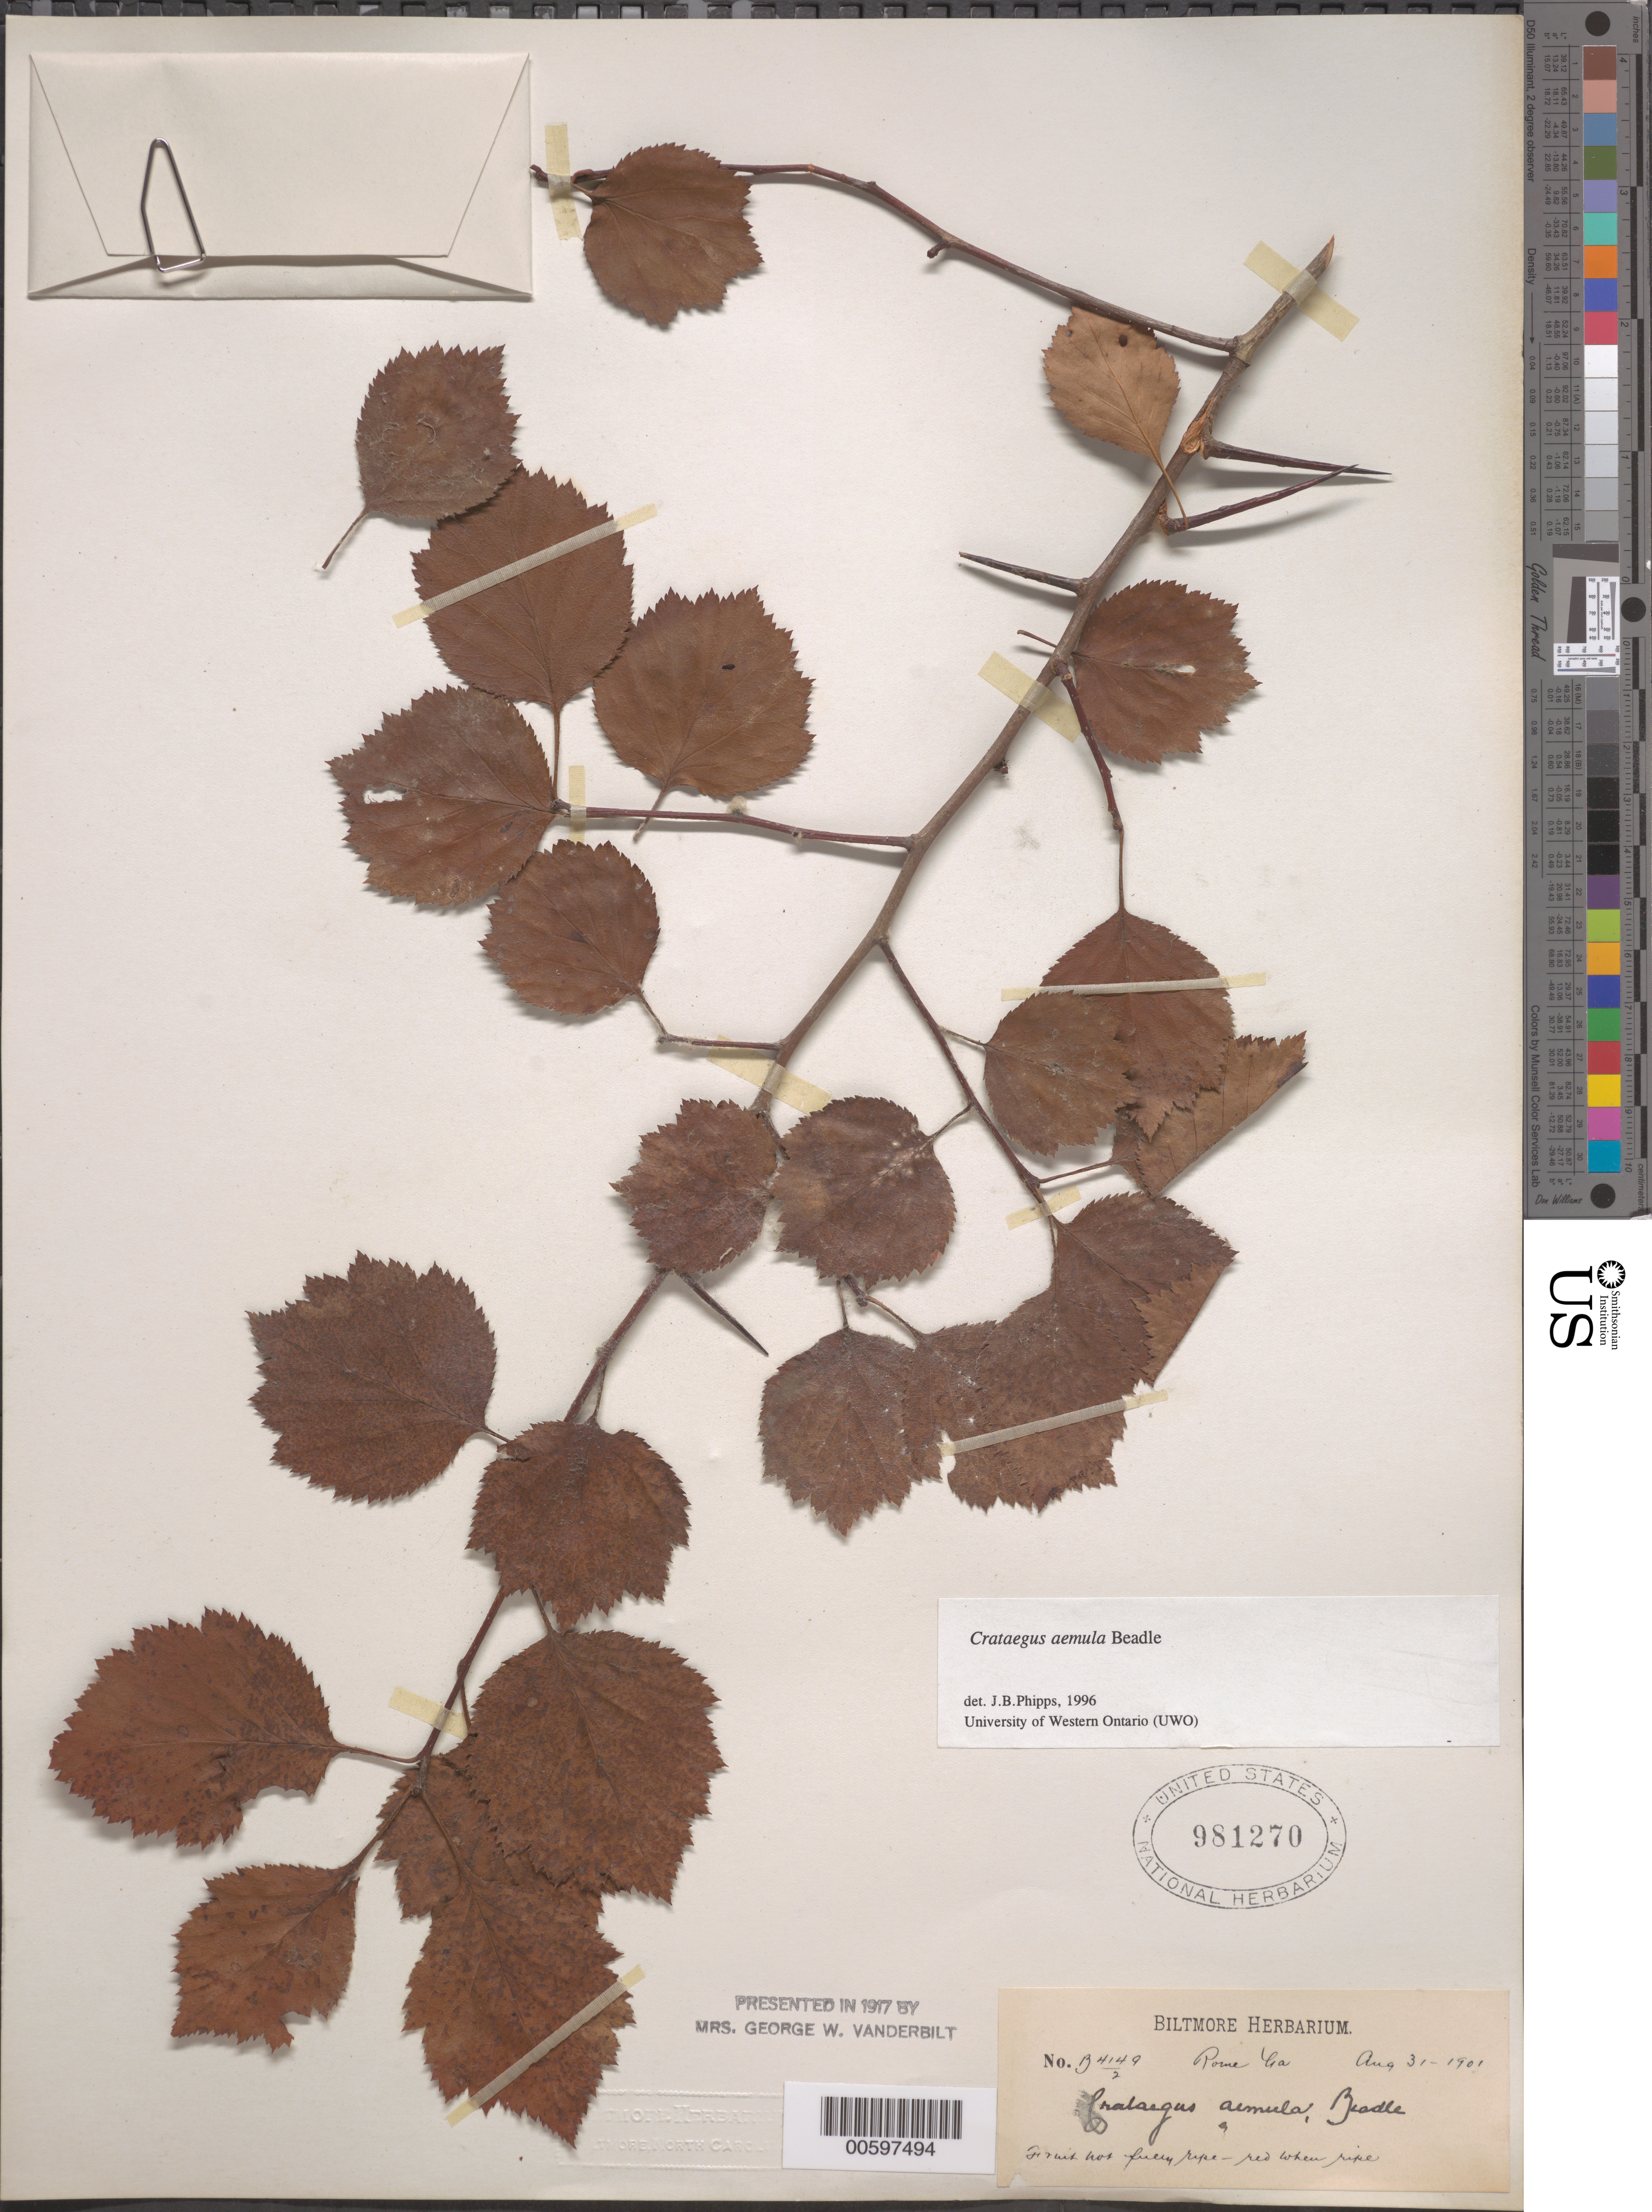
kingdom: Plantae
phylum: Tracheophyta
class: Magnoliopsida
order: Rosales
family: Rosaceae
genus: Crataegus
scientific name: Crataegus aemula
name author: Beadle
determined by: Phipps, James B., (UWO), University of Western Ontario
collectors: ex herb. Biltmore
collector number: B4149/2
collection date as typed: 31 Aug 1901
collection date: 1901-08-31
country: United States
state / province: Georgia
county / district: Floyd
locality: Rome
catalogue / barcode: US 981270